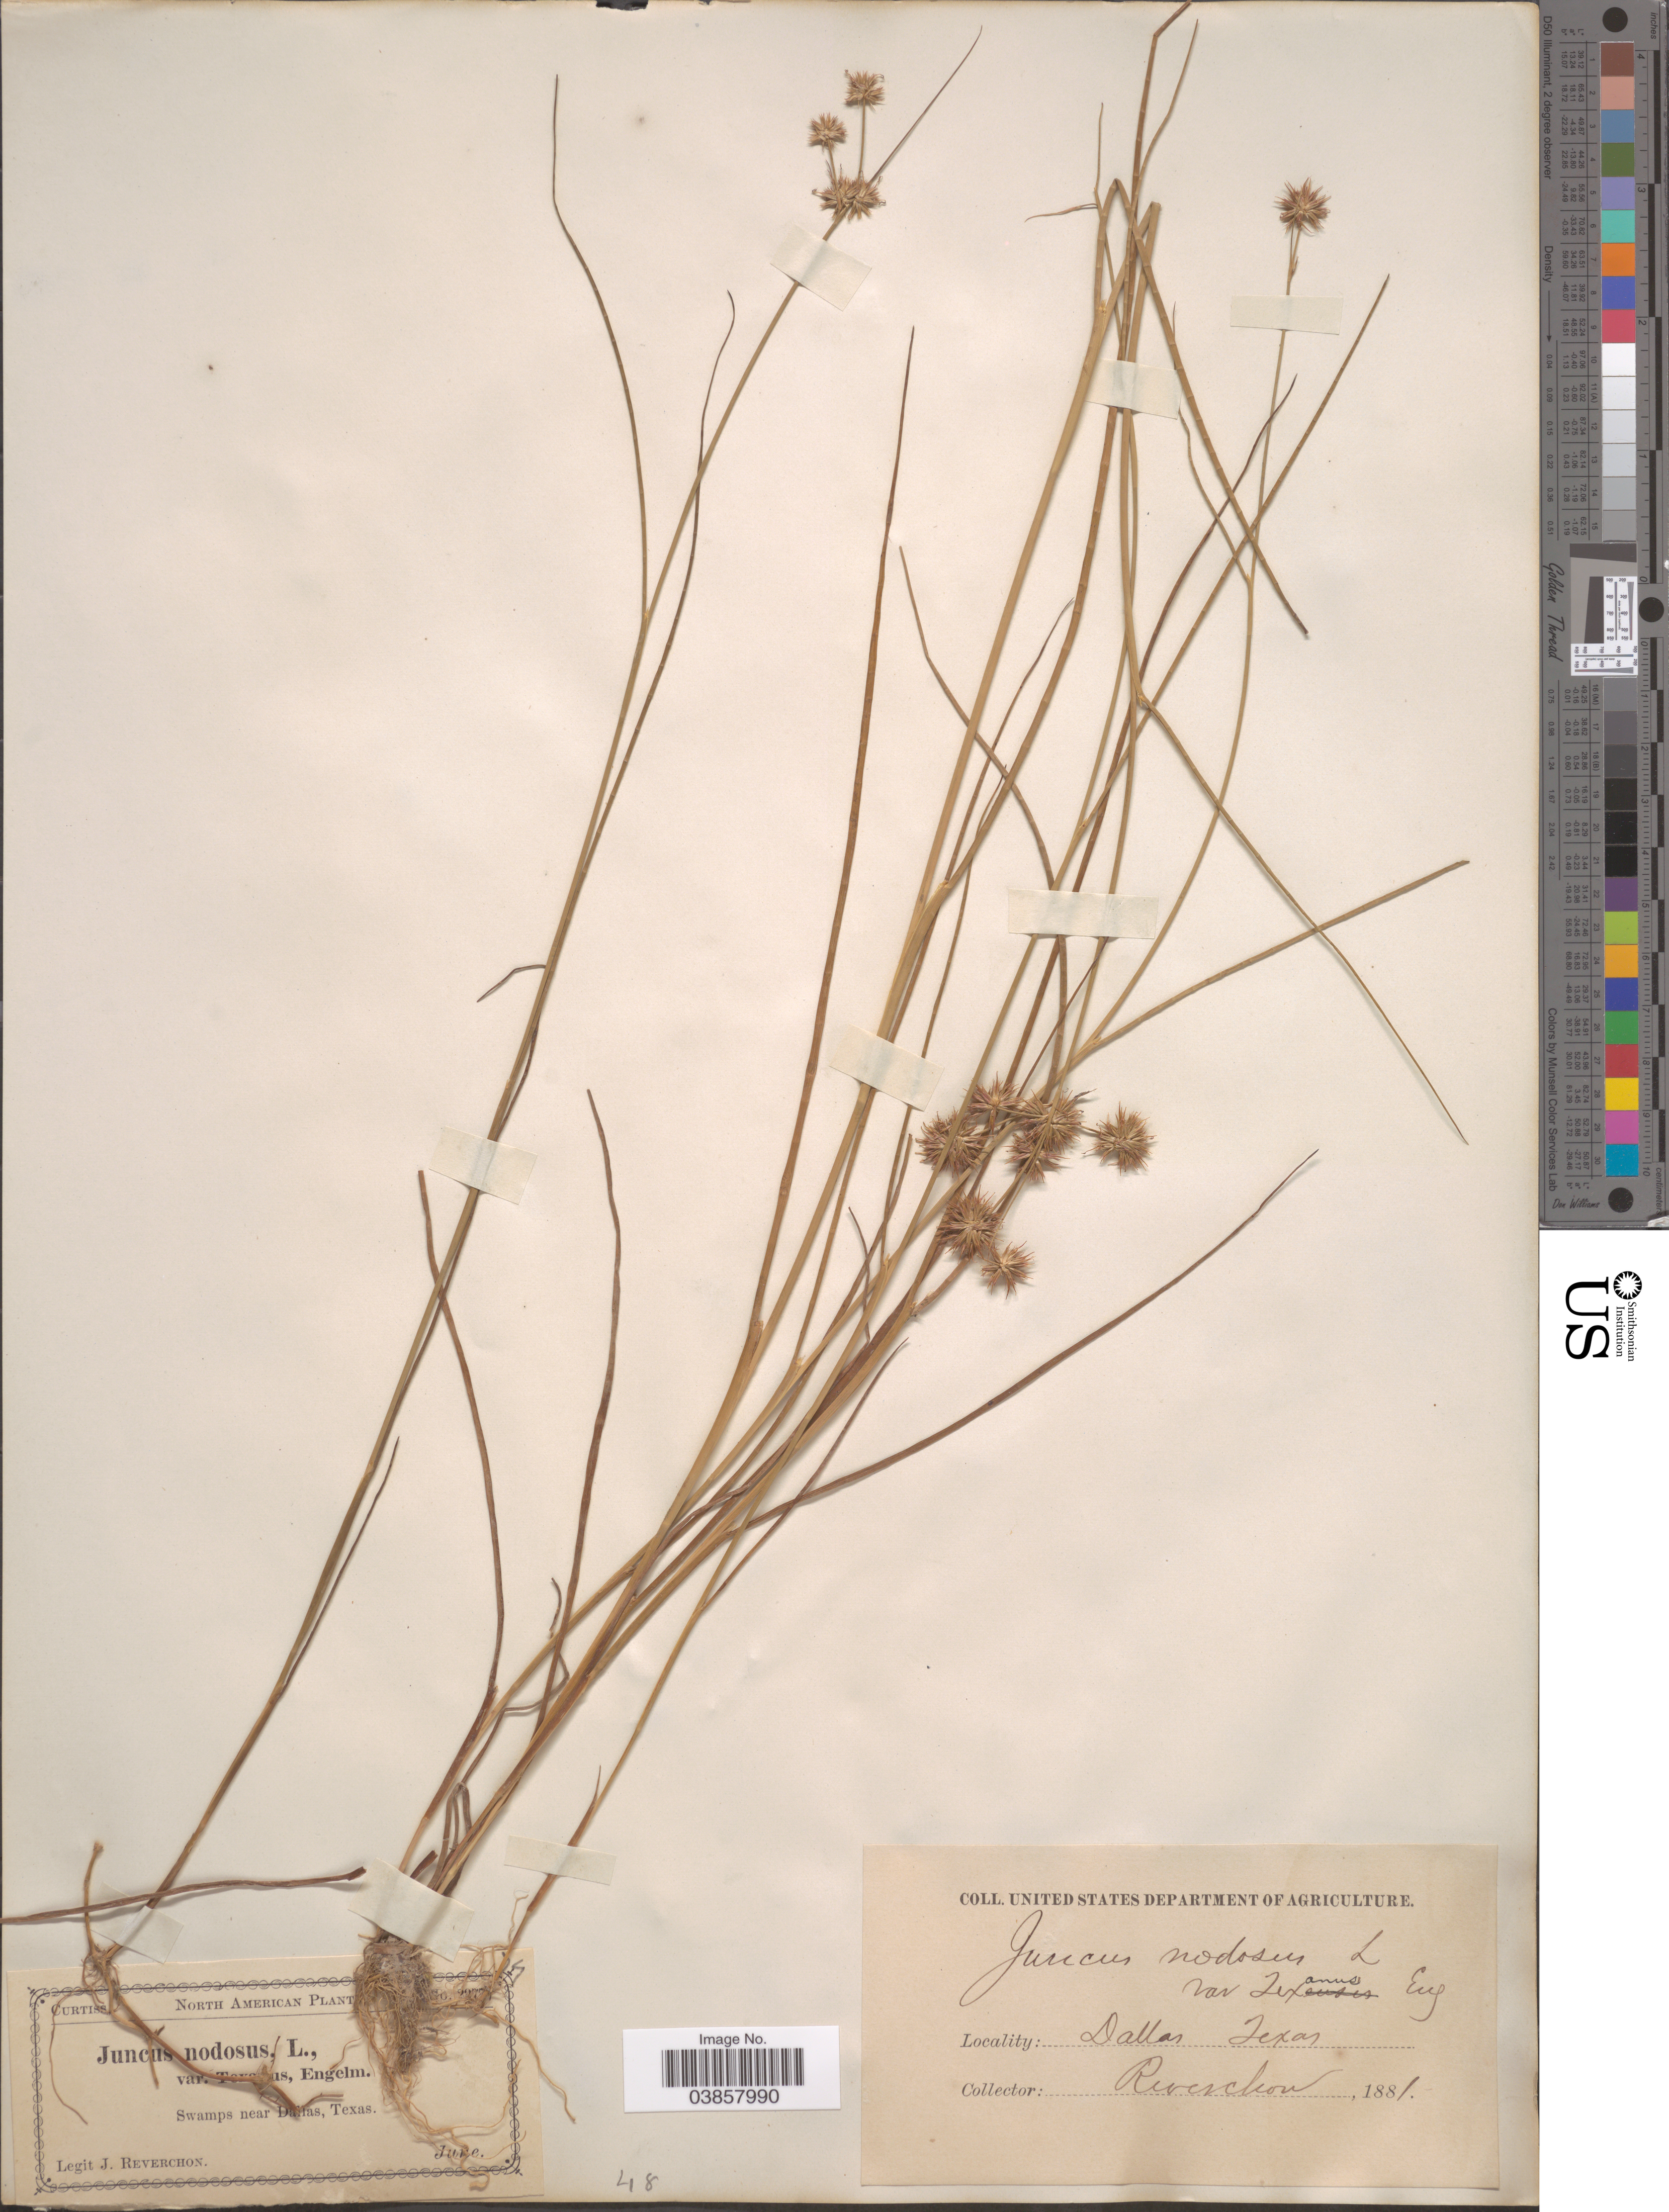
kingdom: Plantae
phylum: Tracheophyta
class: Liliopsida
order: Poales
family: Juncaceae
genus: Juncus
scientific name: Juncus texanus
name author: (Engelm.) Coville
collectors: J. Reverchon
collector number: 2277*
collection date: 1881-06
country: United States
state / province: Texas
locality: Dallas.